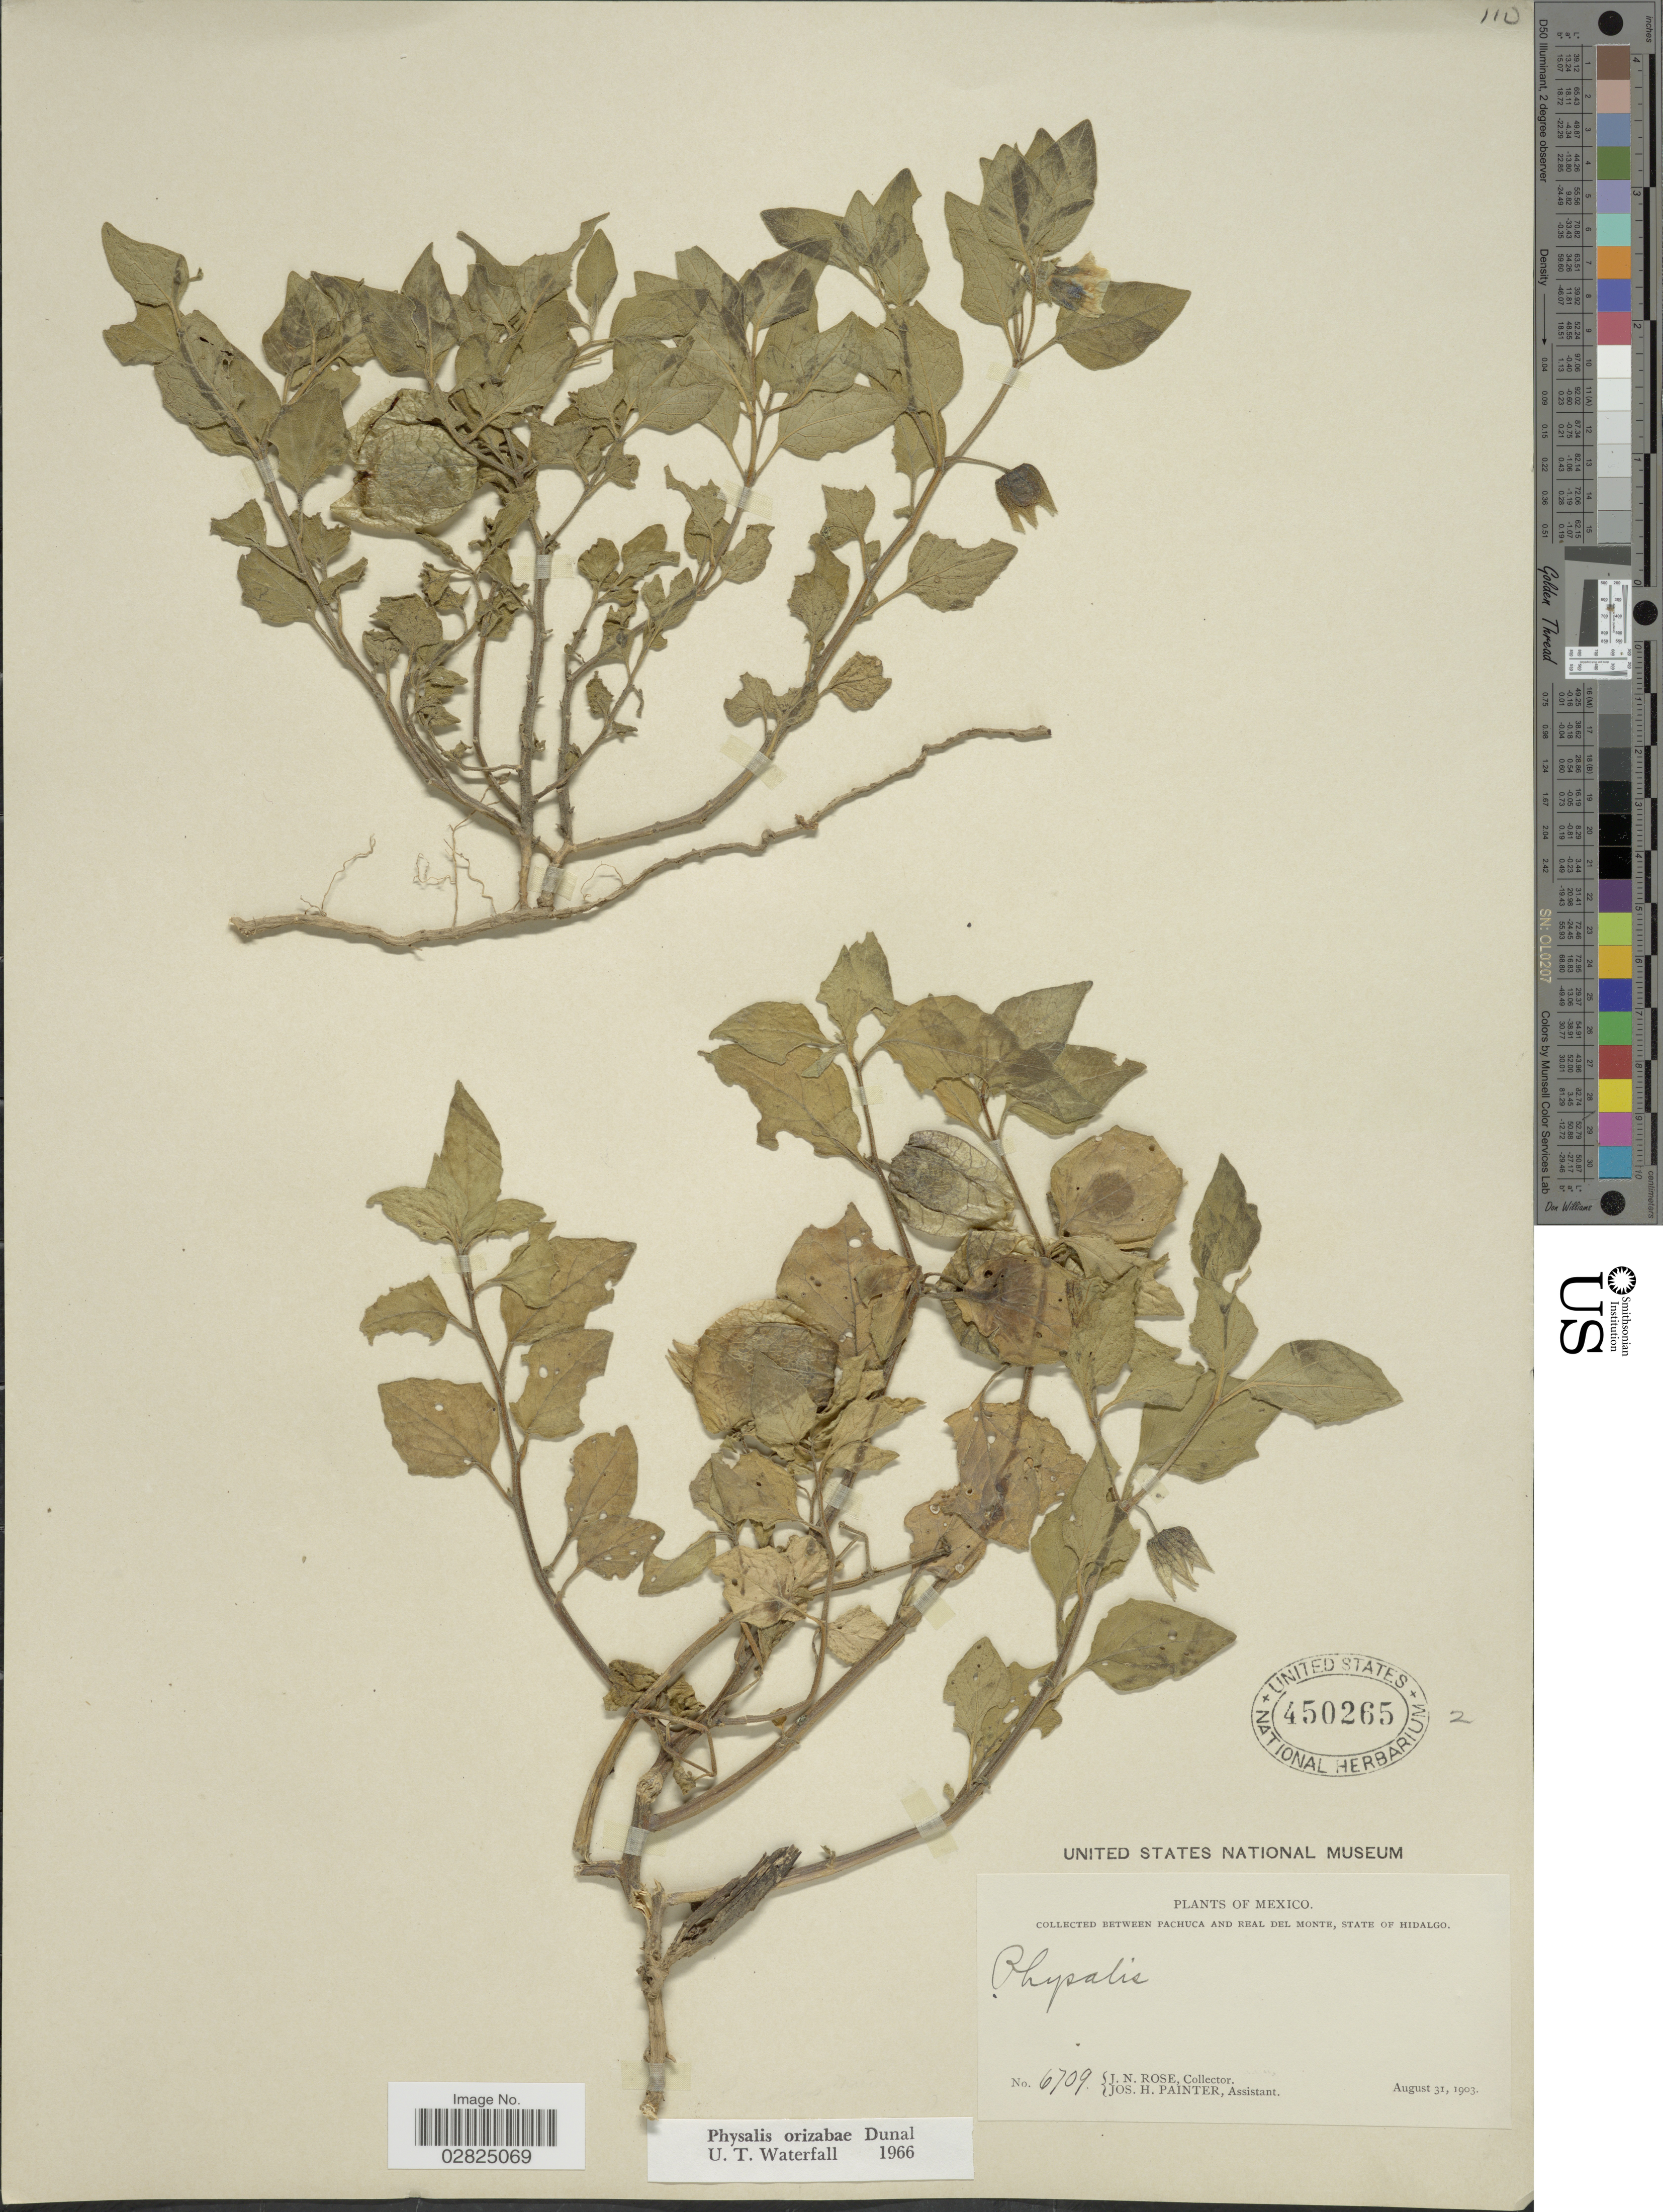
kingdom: Plantae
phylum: Tracheophyta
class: Magnoliopsida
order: Solanales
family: Solanaceae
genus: Physalis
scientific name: Physalis orizabae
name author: Dunal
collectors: J. N. Rose & J. H. Painter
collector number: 6709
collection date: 1903-08-31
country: Mexico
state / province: Hidalgo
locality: Between Pachuca and Real del Monte.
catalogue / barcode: US 450265